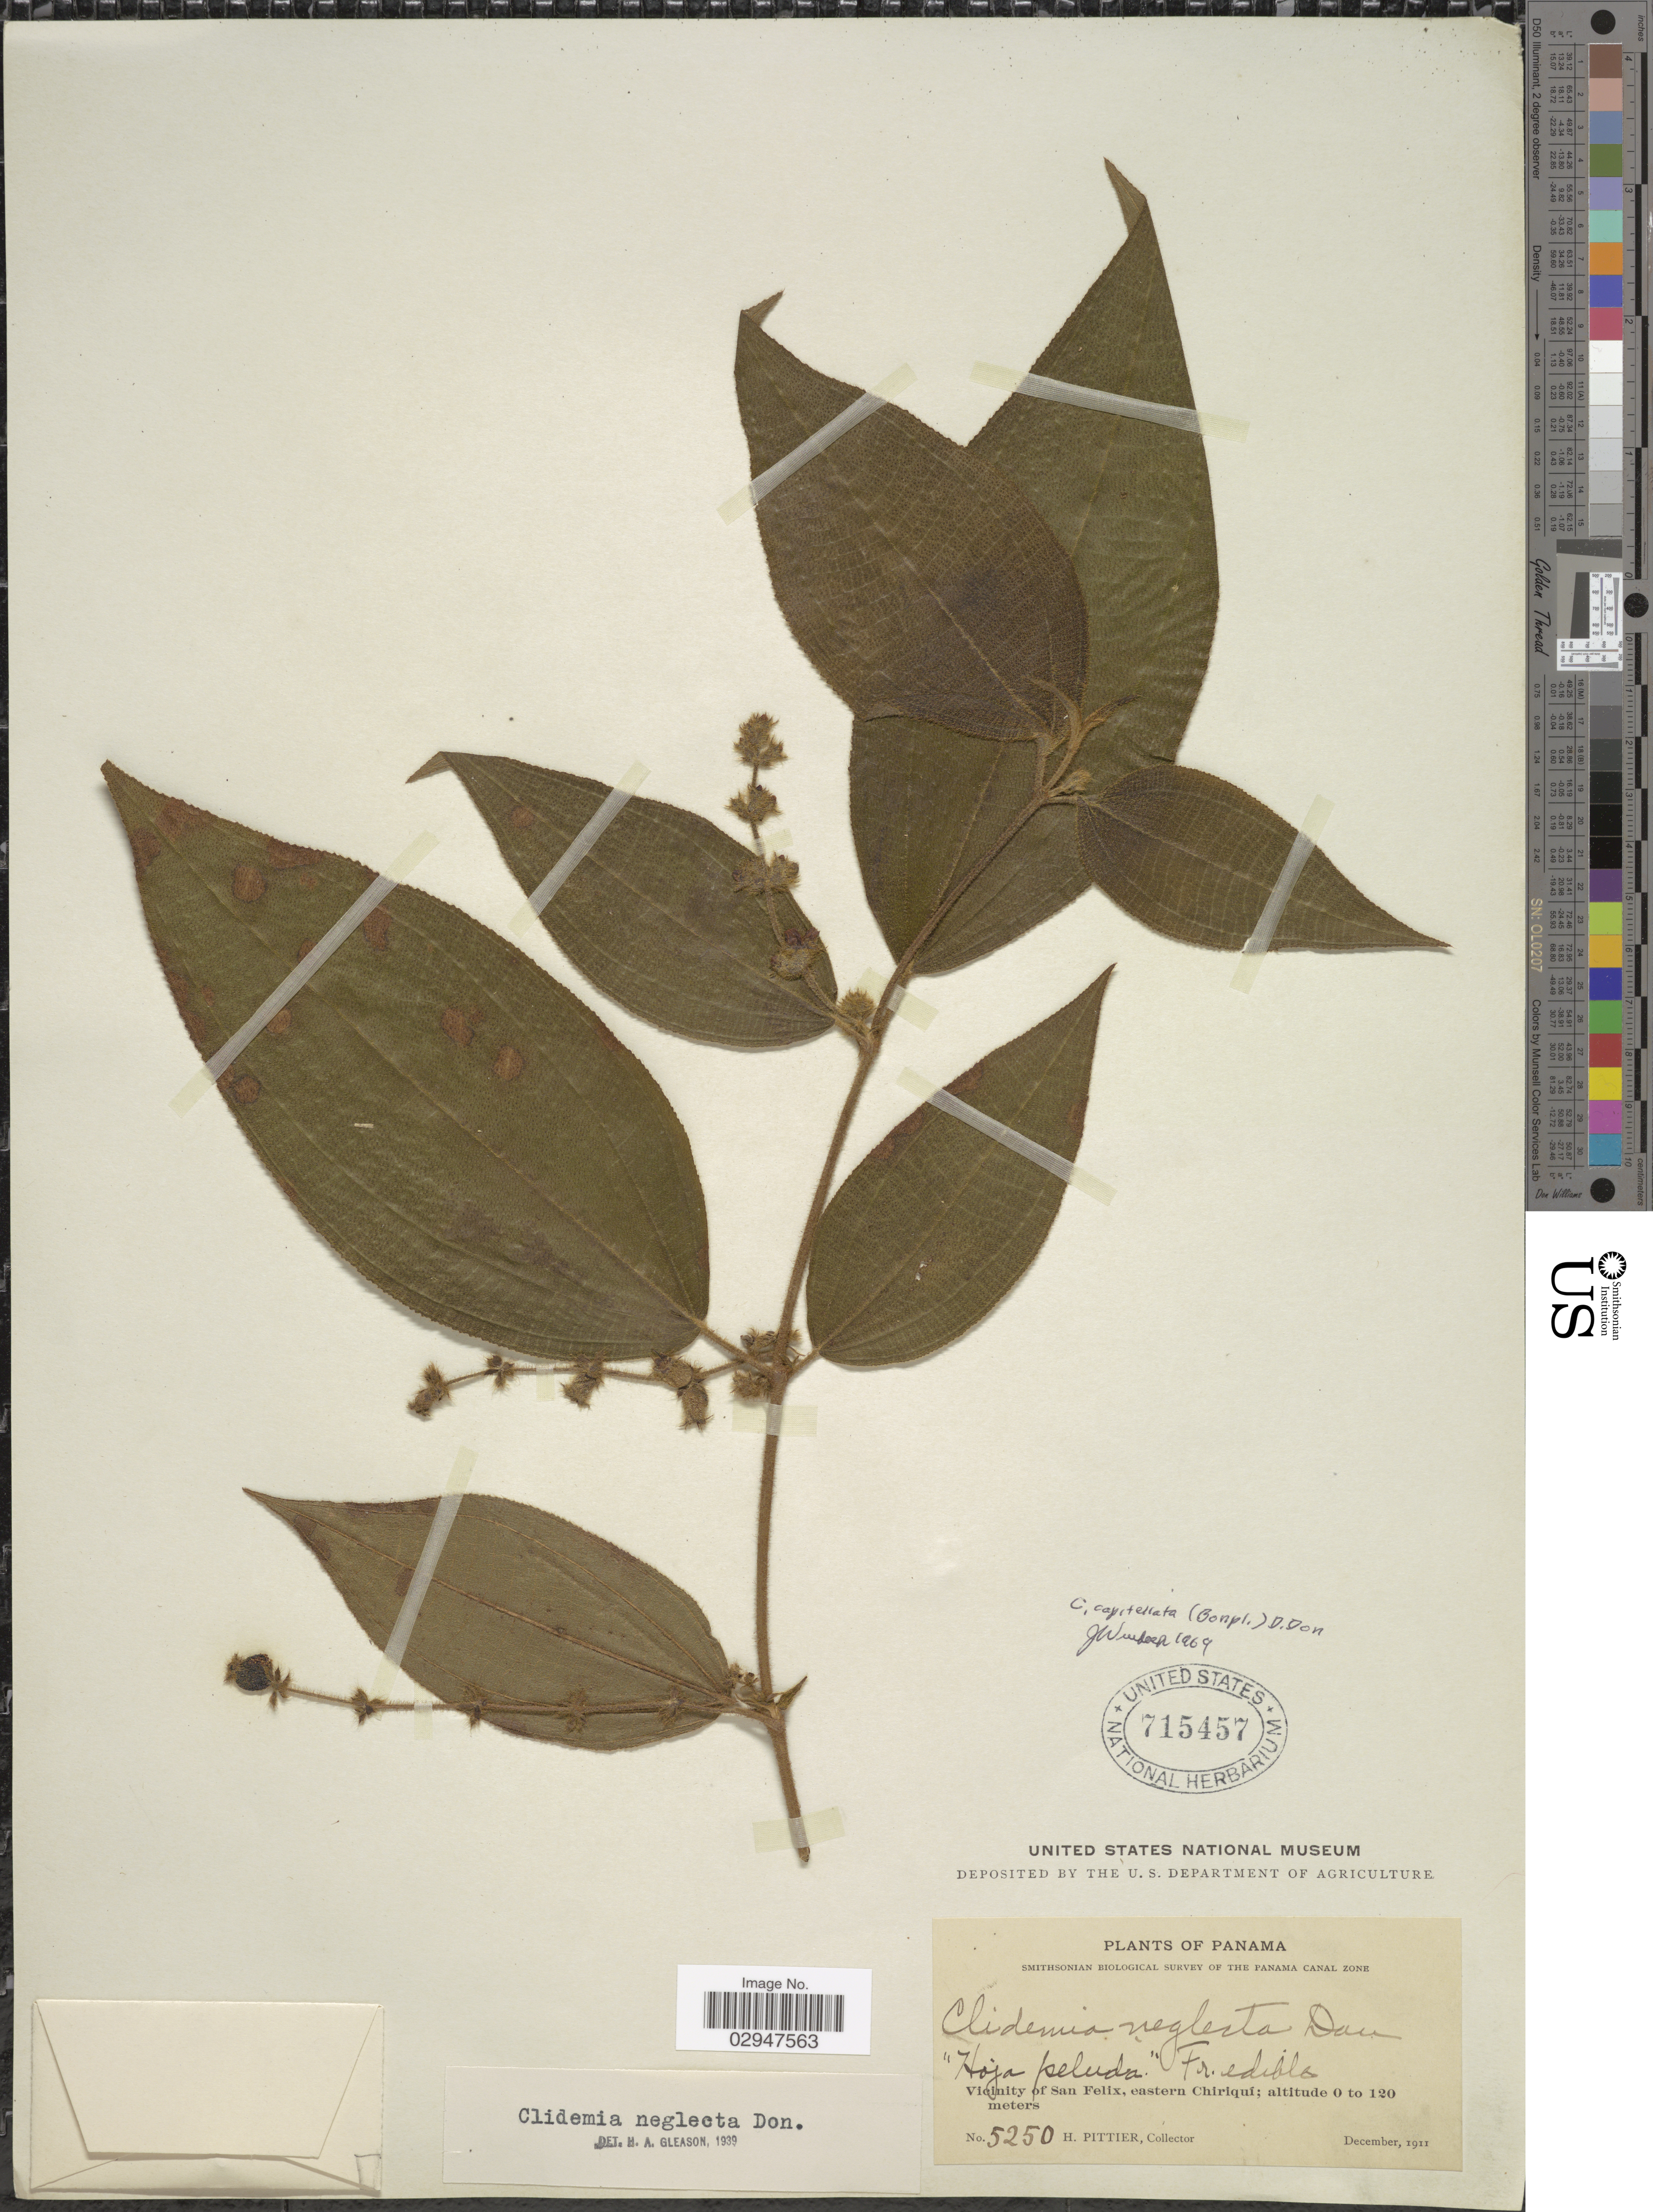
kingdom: Plantae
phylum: Tracheophyta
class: Magnoliopsida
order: Myrtales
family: Melastomataceae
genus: Clidemia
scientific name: Clidemia capitellata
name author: (Bonpl.) D. Don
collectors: H. F. Pittier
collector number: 5250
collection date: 1911-12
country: Panama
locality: Vicinity of San Felix, eastern Chiriquí.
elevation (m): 0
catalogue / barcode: US 715457